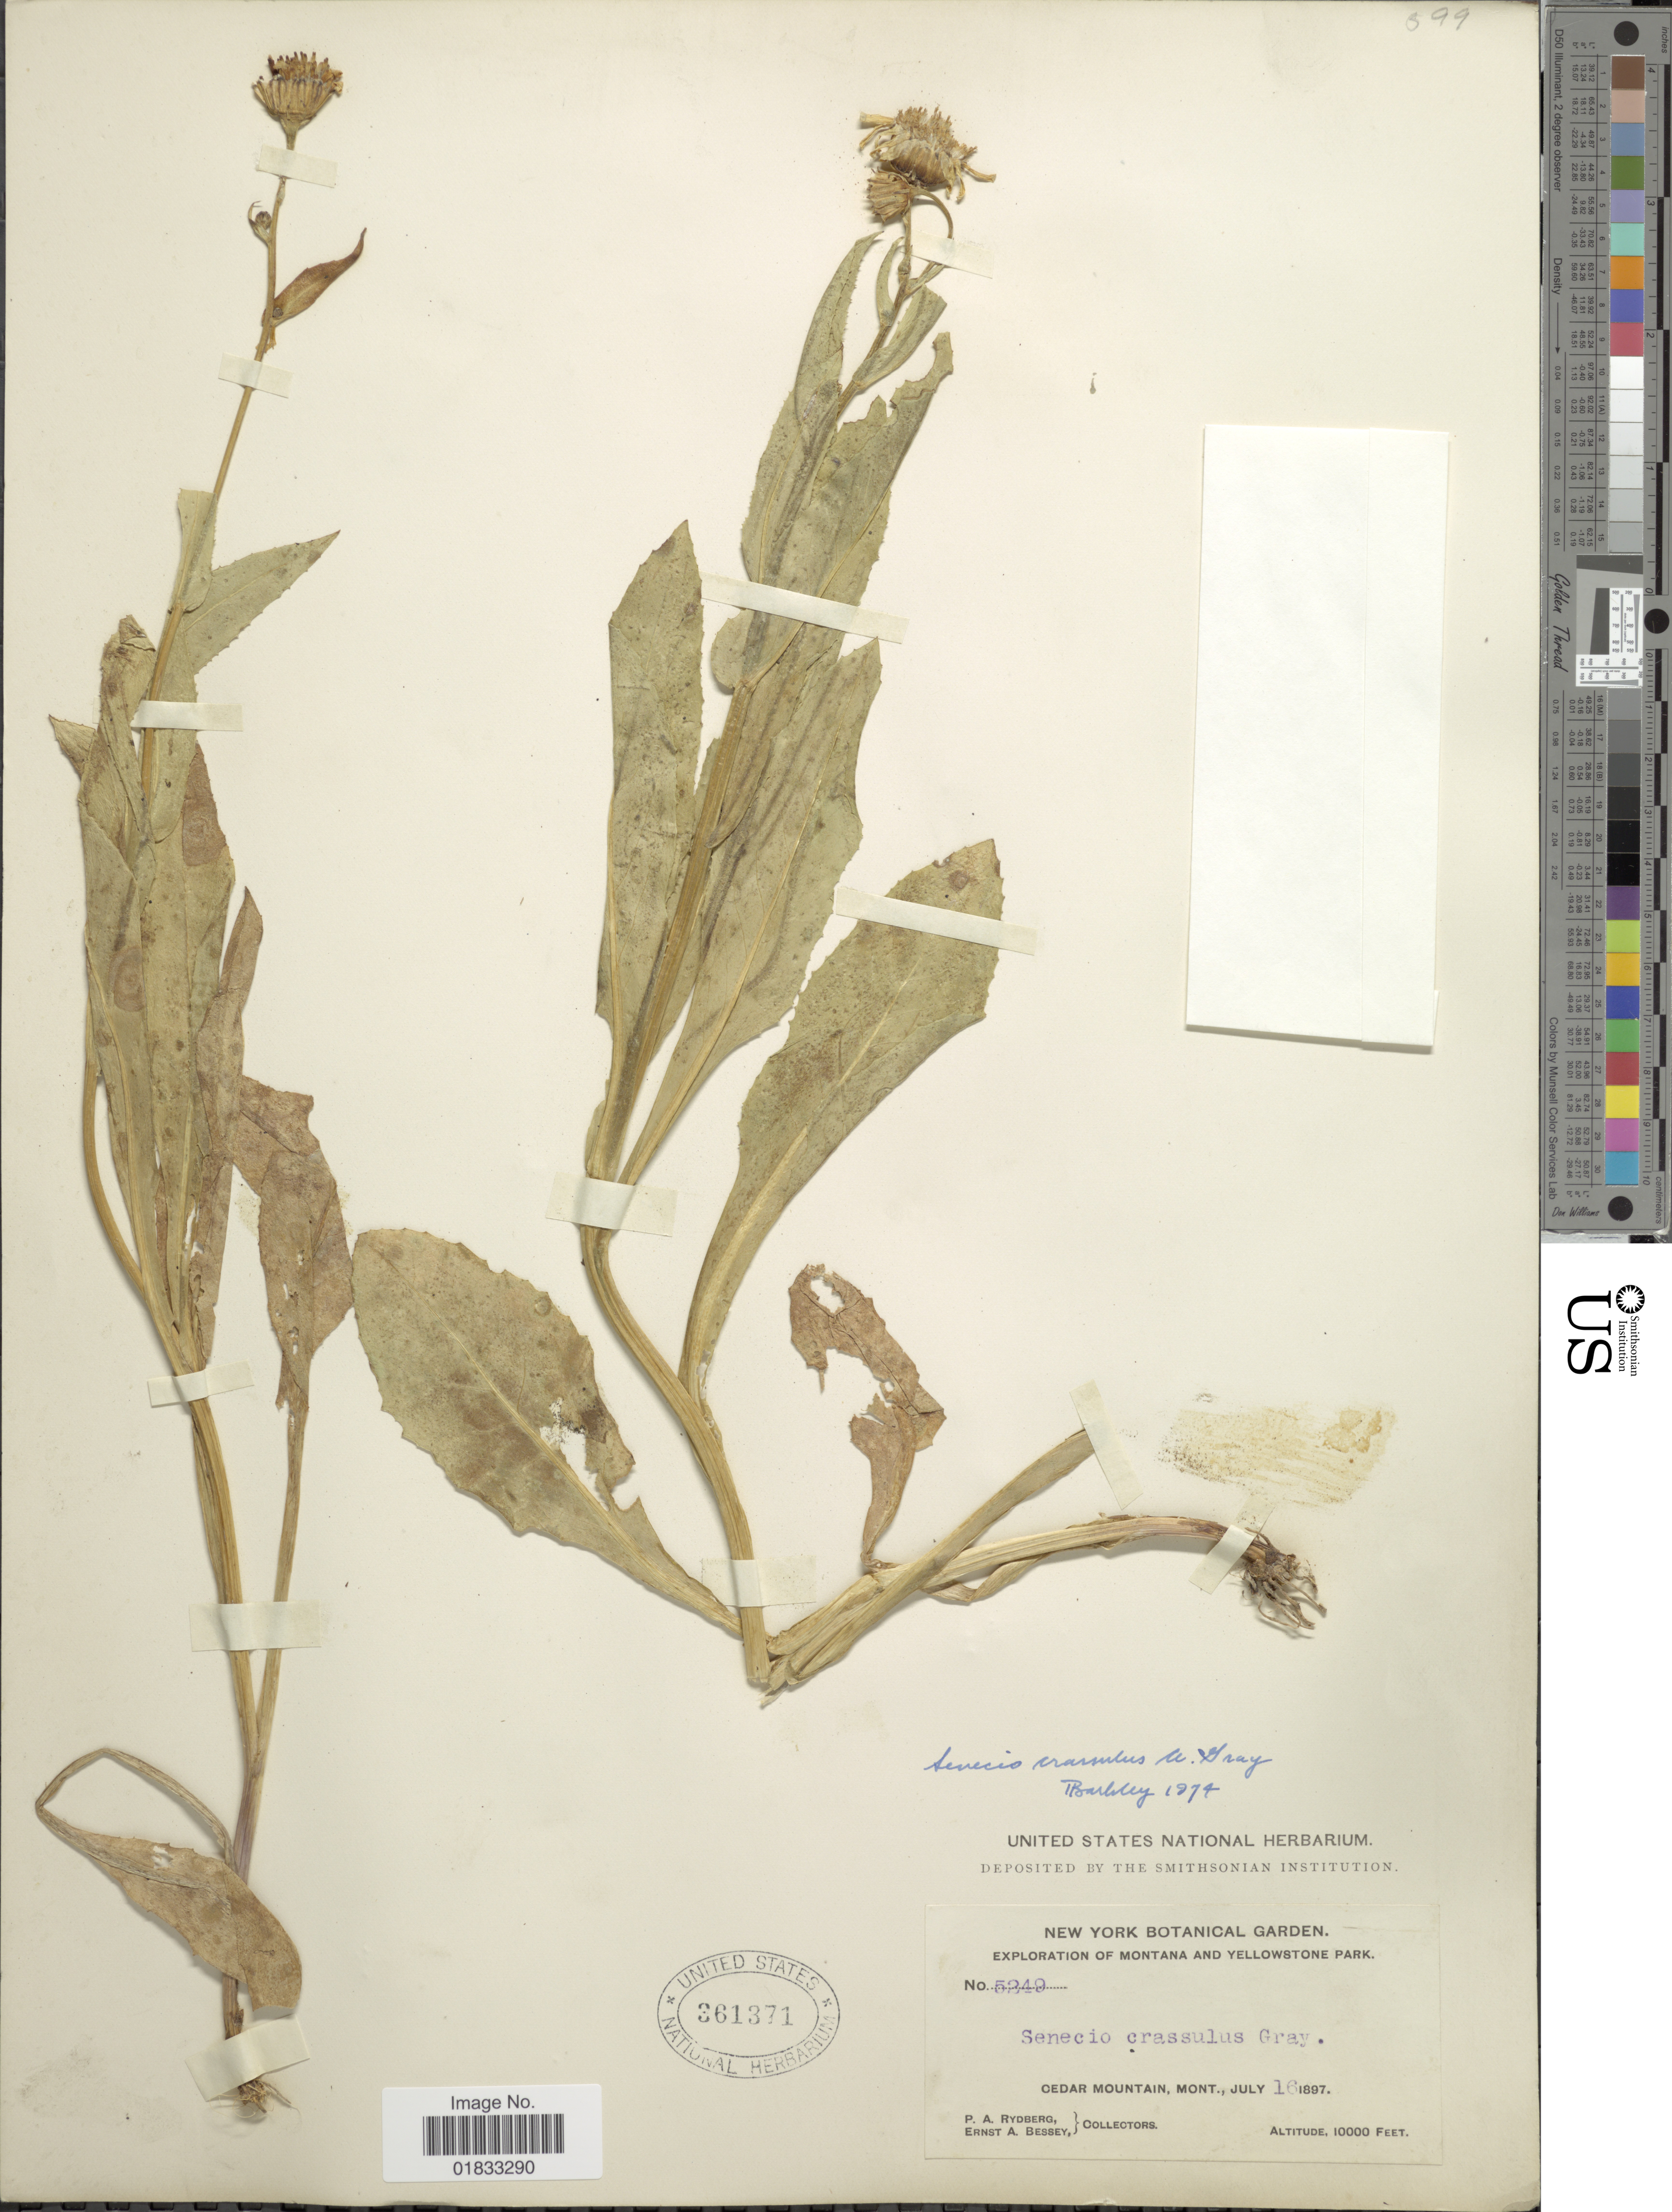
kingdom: Plantae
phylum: Tracheophyta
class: Magnoliopsida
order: Asterales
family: Asteraceae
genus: Senecio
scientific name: Senecio crassulus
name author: A. Gray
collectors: P. A. Rydberg & E. A. Bessey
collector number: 5249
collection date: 1897-07-16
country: United States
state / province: Montana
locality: Yellowstone Park, Cedar Mountain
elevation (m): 3048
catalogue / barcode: US 361371